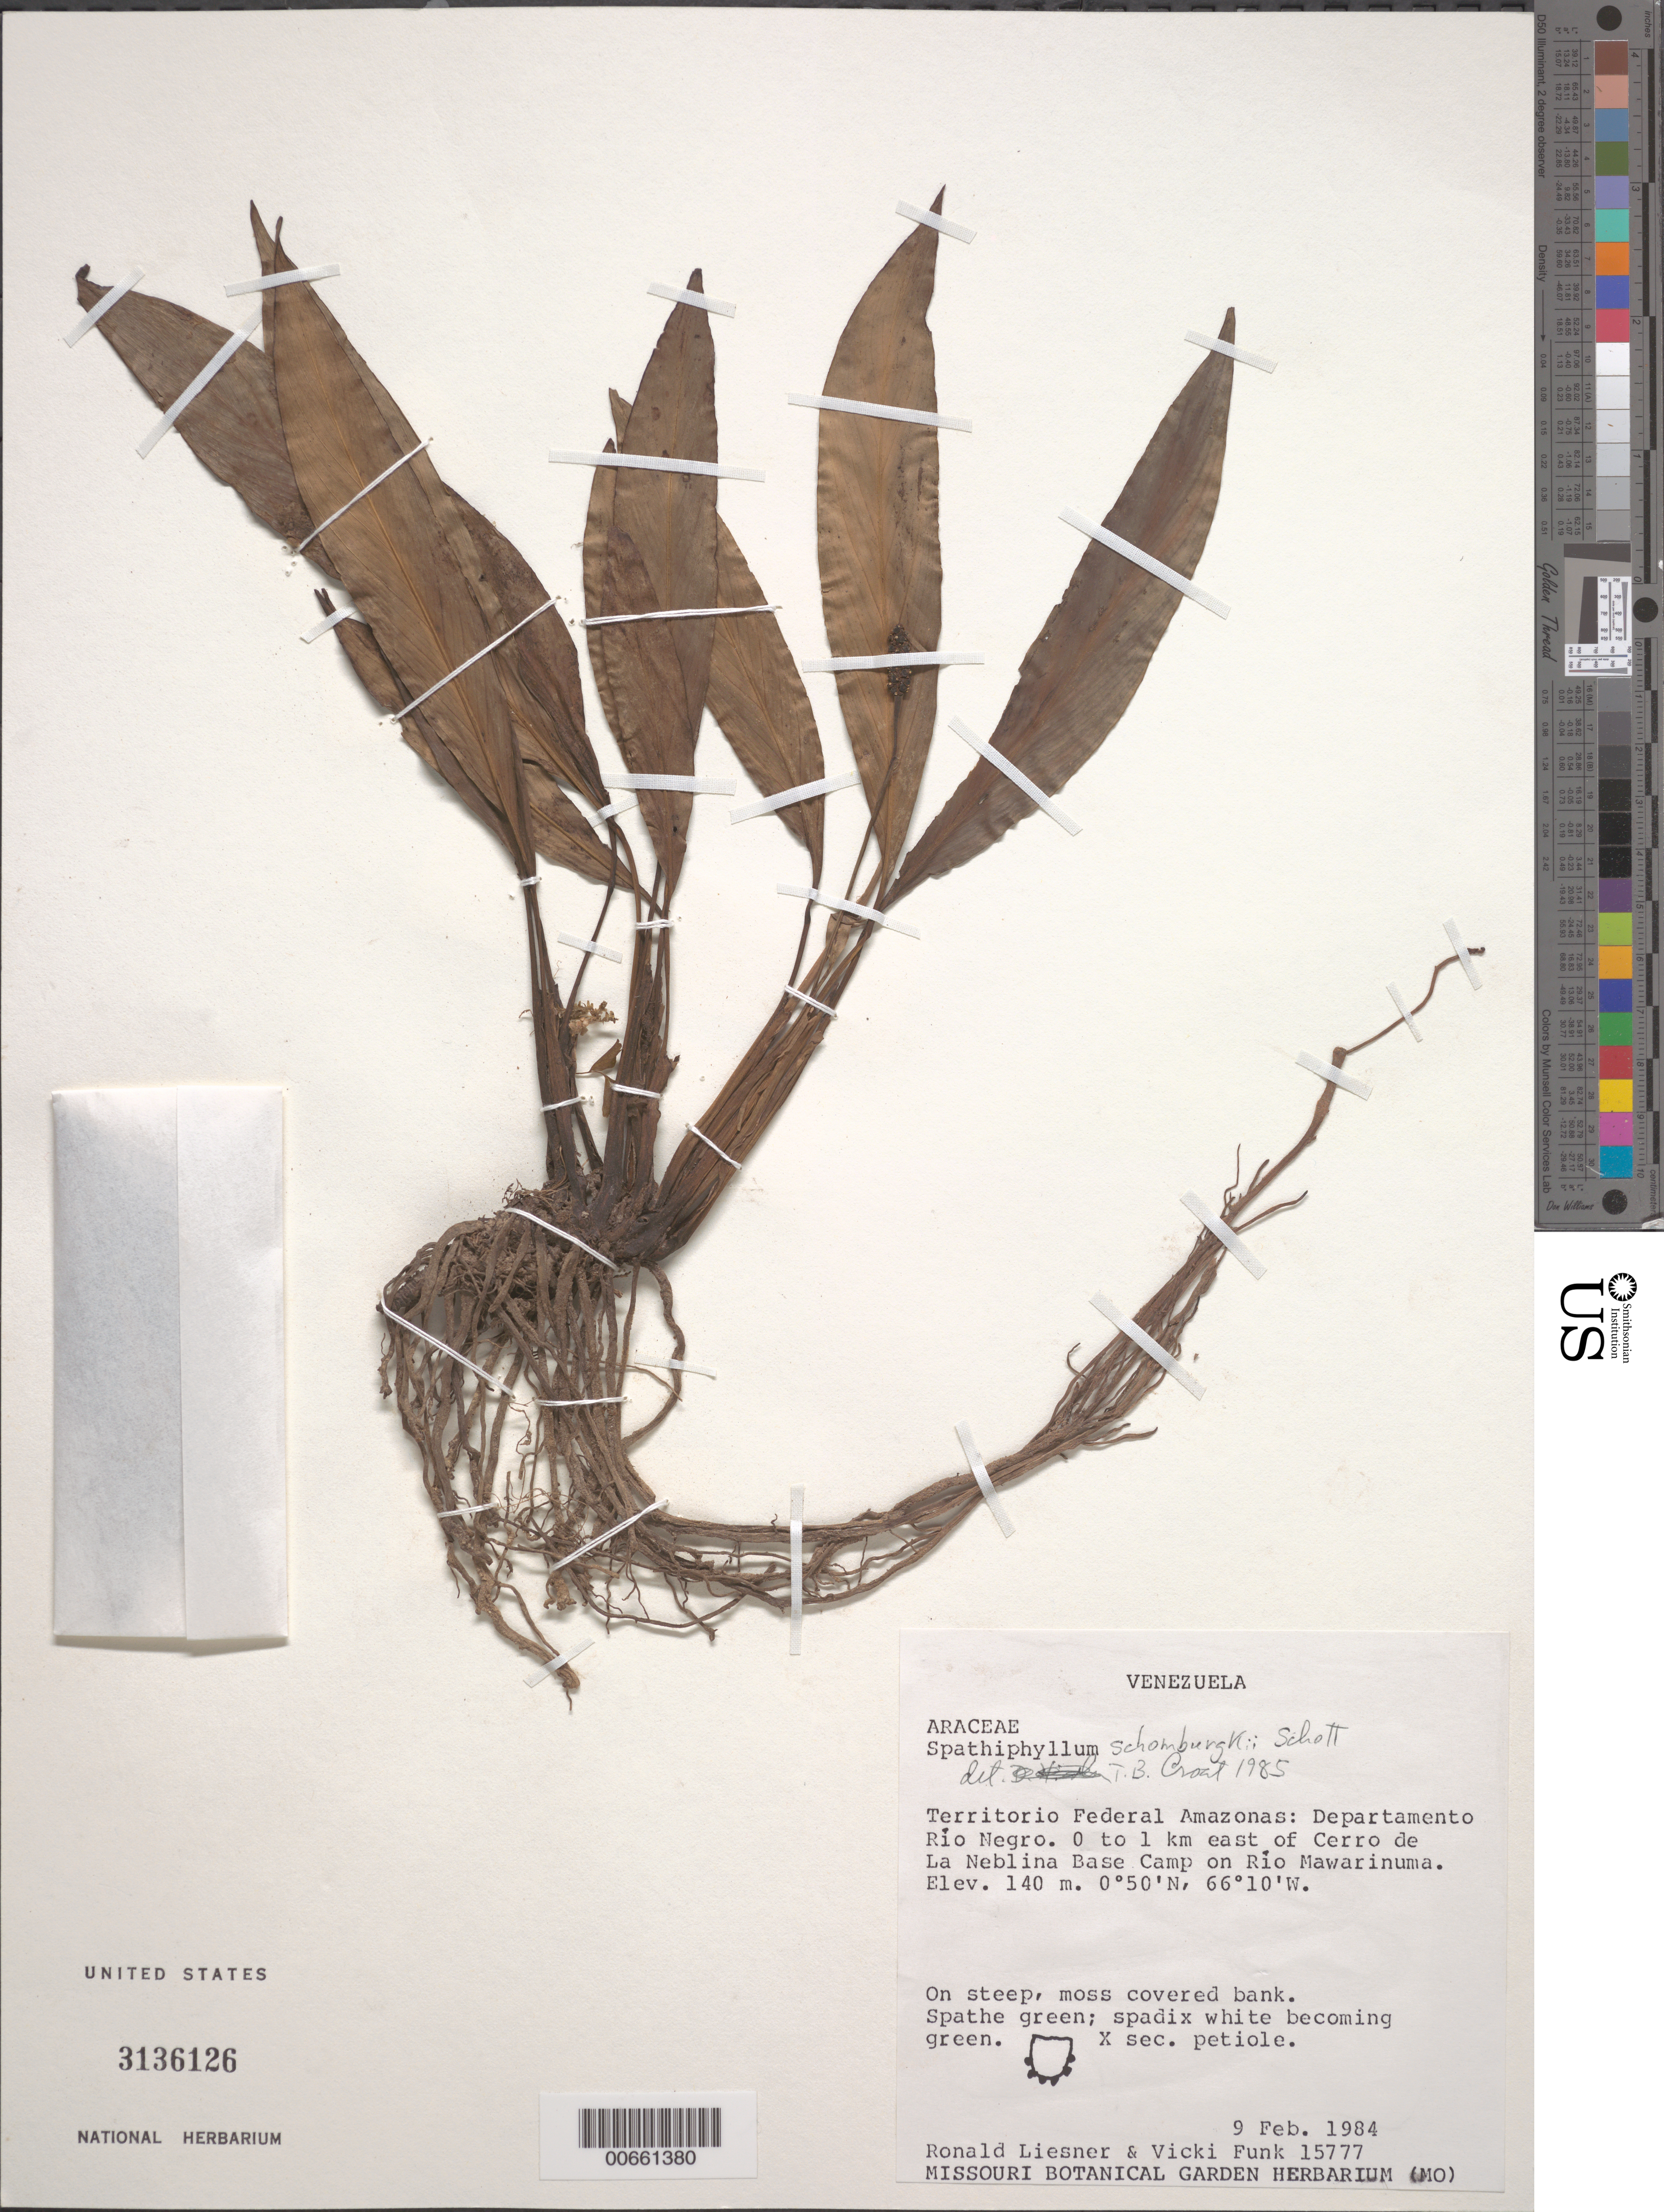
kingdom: Plantae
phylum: Tracheophyta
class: Liliopsida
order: Alismatales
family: Araceae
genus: Spathiphyllum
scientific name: Spathiphyllum schomburgkii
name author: Schott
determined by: Croat, Thomas B., Missouri Botanical Garden (MO)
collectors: R. L. Liesner & V. Funk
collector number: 15777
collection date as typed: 9-Feb-84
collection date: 1984-02-09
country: Venezuela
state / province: Amazonas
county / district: Río Negro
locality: Río Mawarinuma, 0-1 km E of Cerro de La Neblina Base Camp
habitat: Steep, moss covered bank.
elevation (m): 140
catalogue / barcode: US 3136126